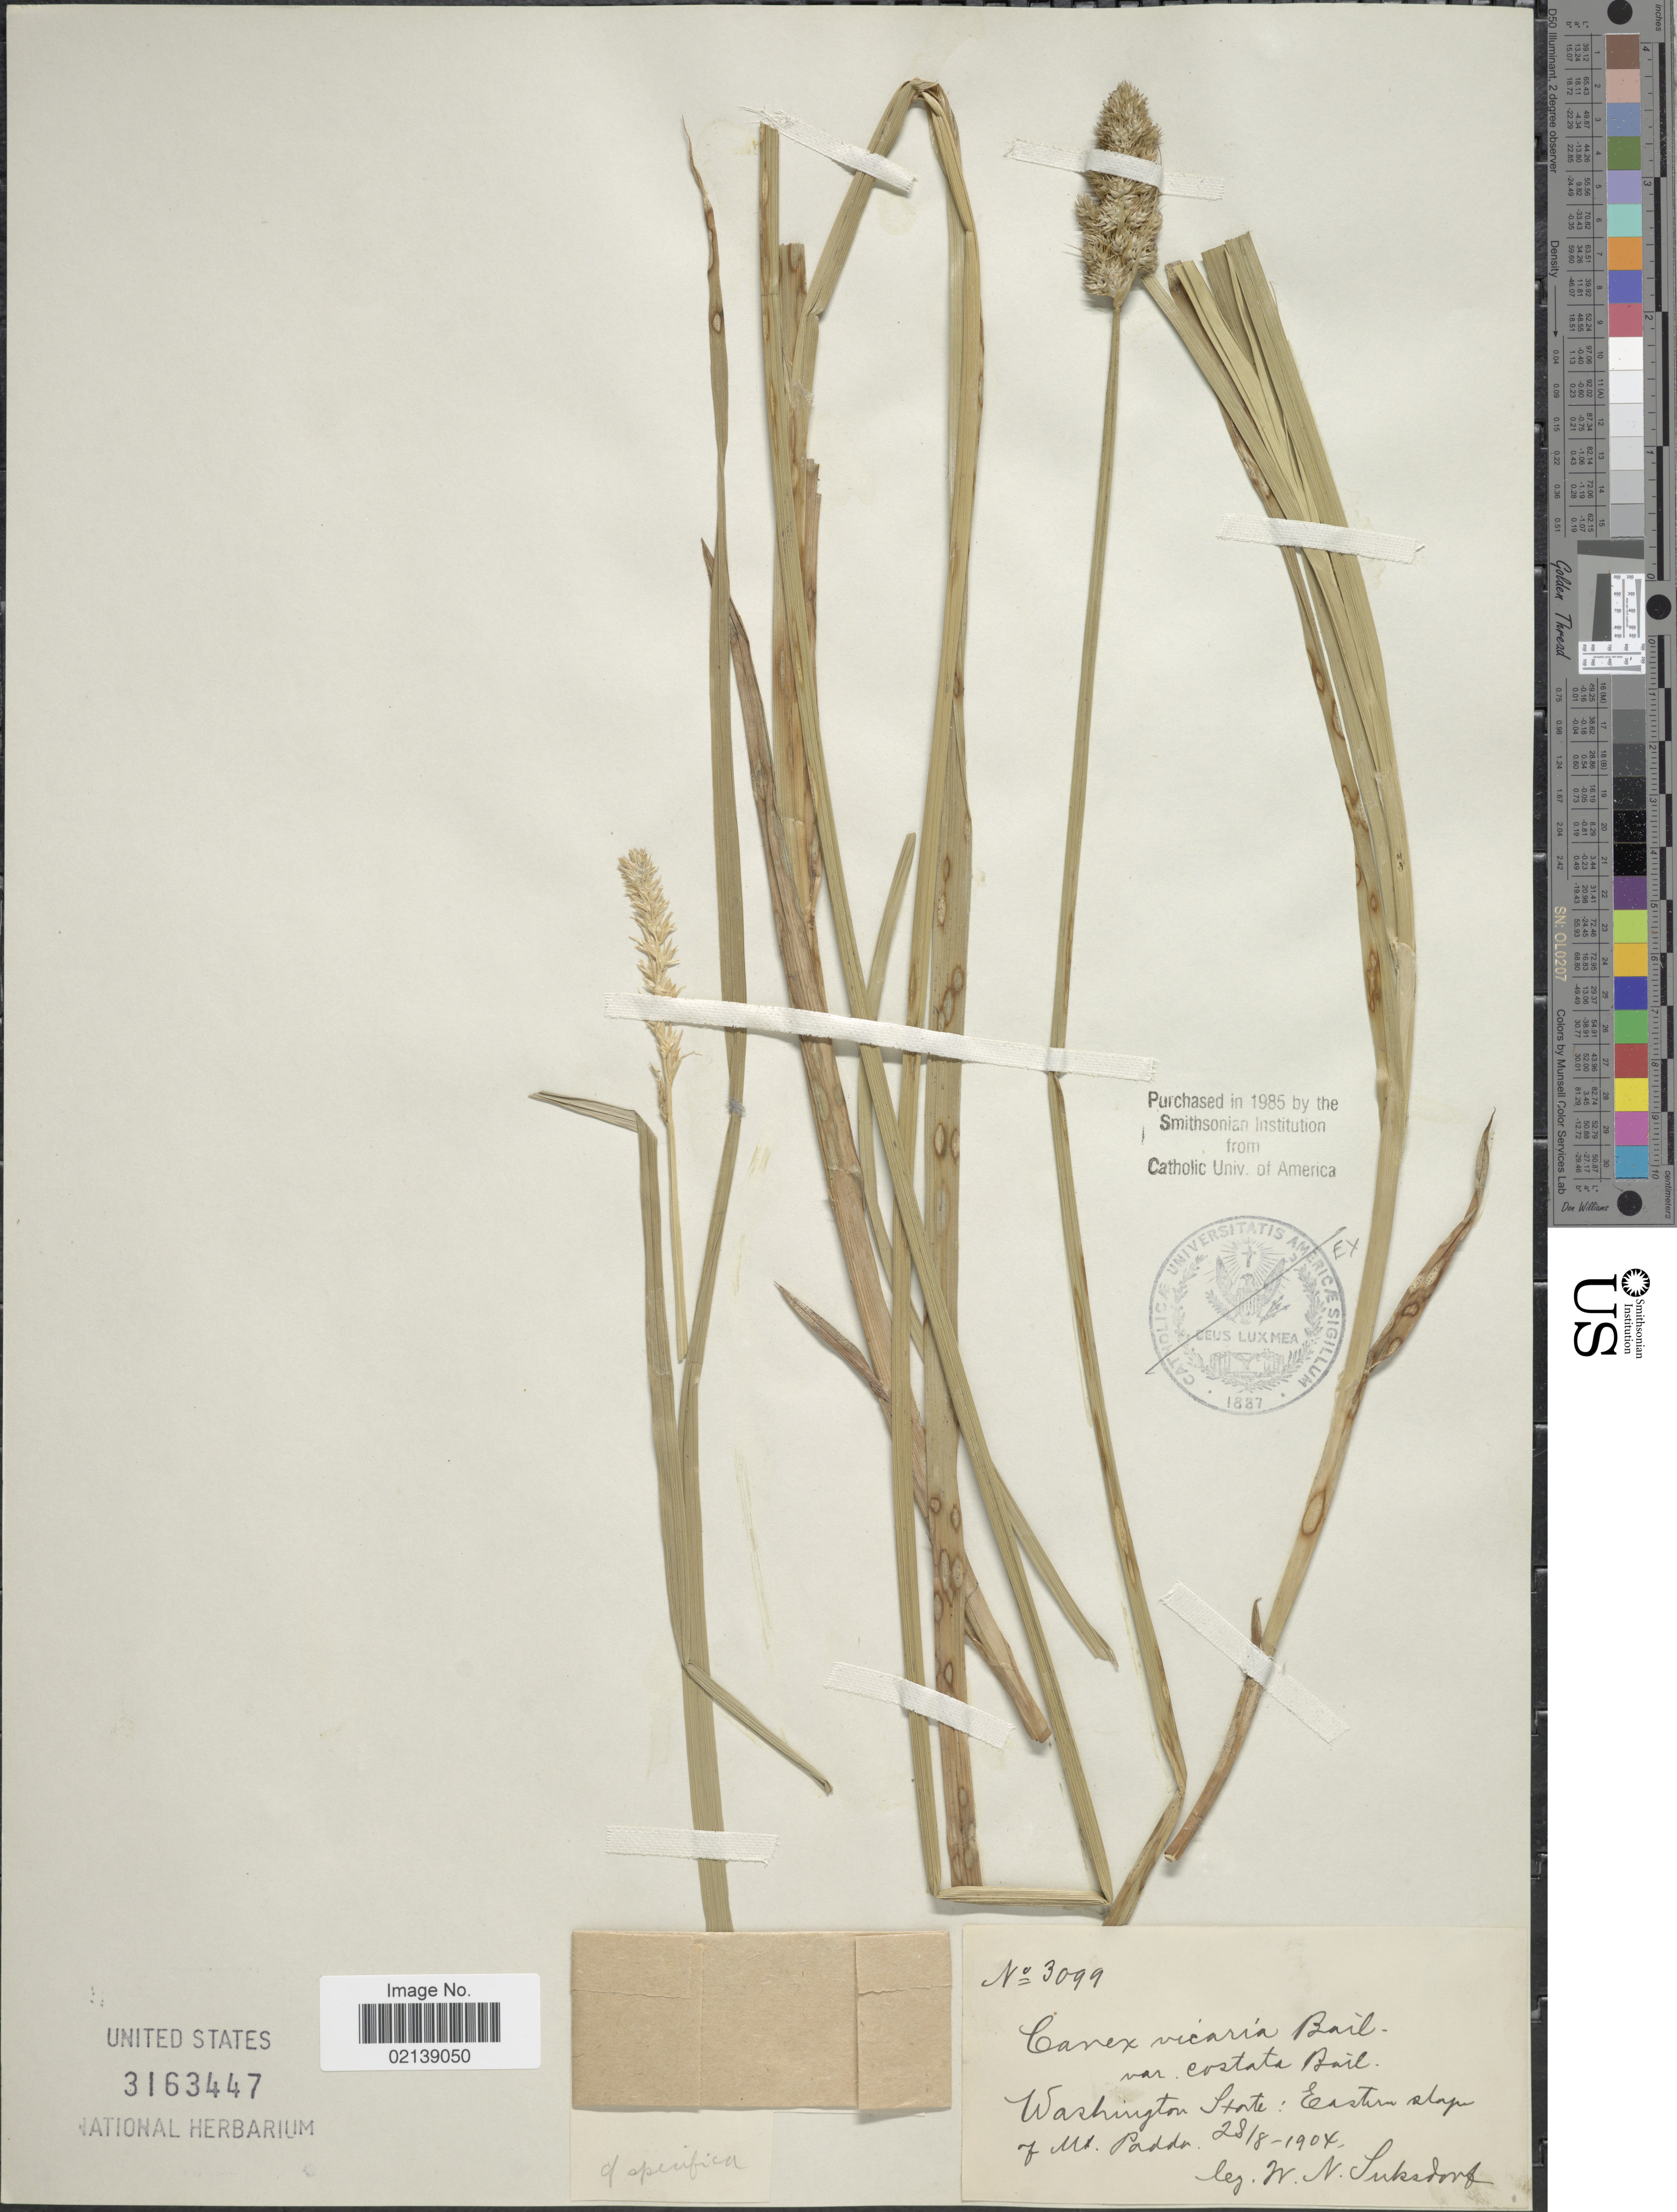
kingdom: Plantae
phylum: Tracheophyta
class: Liliopsida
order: Poales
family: Cyperaceae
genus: Carex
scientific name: Carex densa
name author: (L.H. Bailey) L.H. Bailey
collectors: W. N. Suksdorf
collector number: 3099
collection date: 1904-08-28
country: United States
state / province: Washington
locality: Eastern slope of Mt Paddo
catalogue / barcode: US 3163447